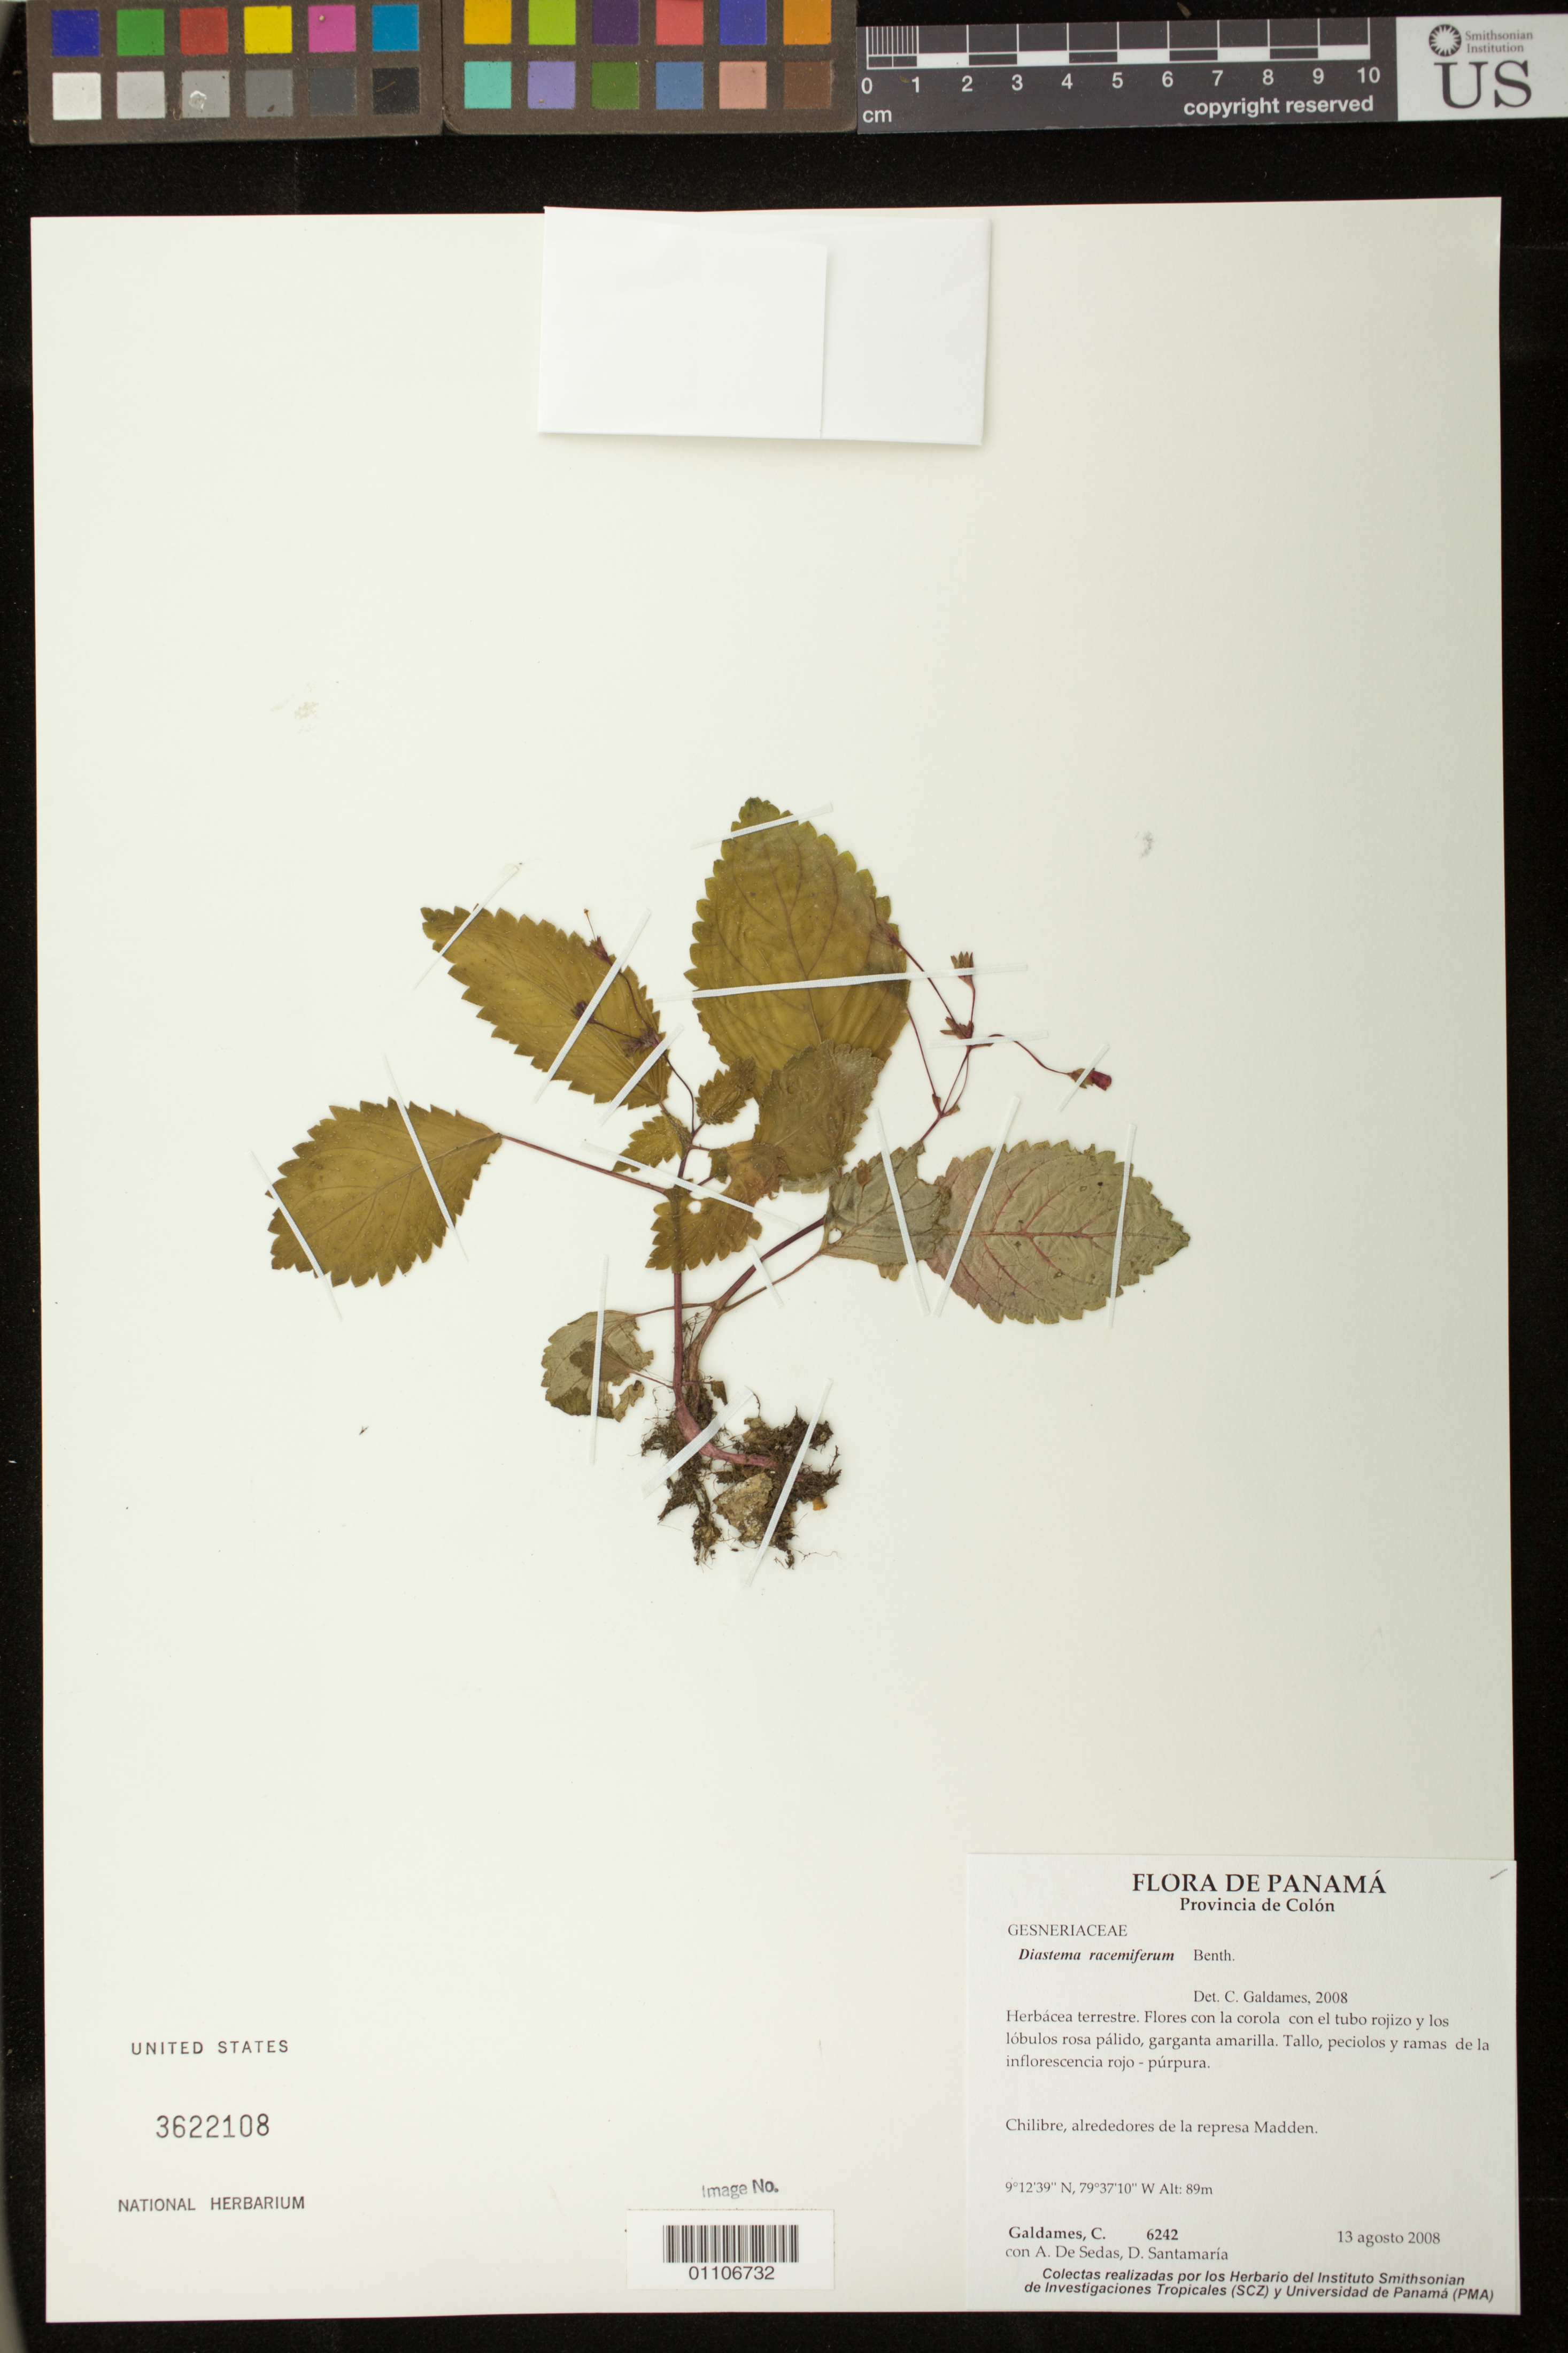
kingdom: Plantae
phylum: Tracheophyta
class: Magnoliopsida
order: Lamiales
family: Gesneriaceae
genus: Diastema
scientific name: Diastema racemiferum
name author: Benth.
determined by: Galdames, C.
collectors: C. Galdames, A. De Sedas & -. Santamaria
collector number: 6242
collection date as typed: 13 Aug 2008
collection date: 2008-08-13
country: Panama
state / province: Colón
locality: Chilibre, alrededores de la represa Madden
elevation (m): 89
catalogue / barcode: US 3622108